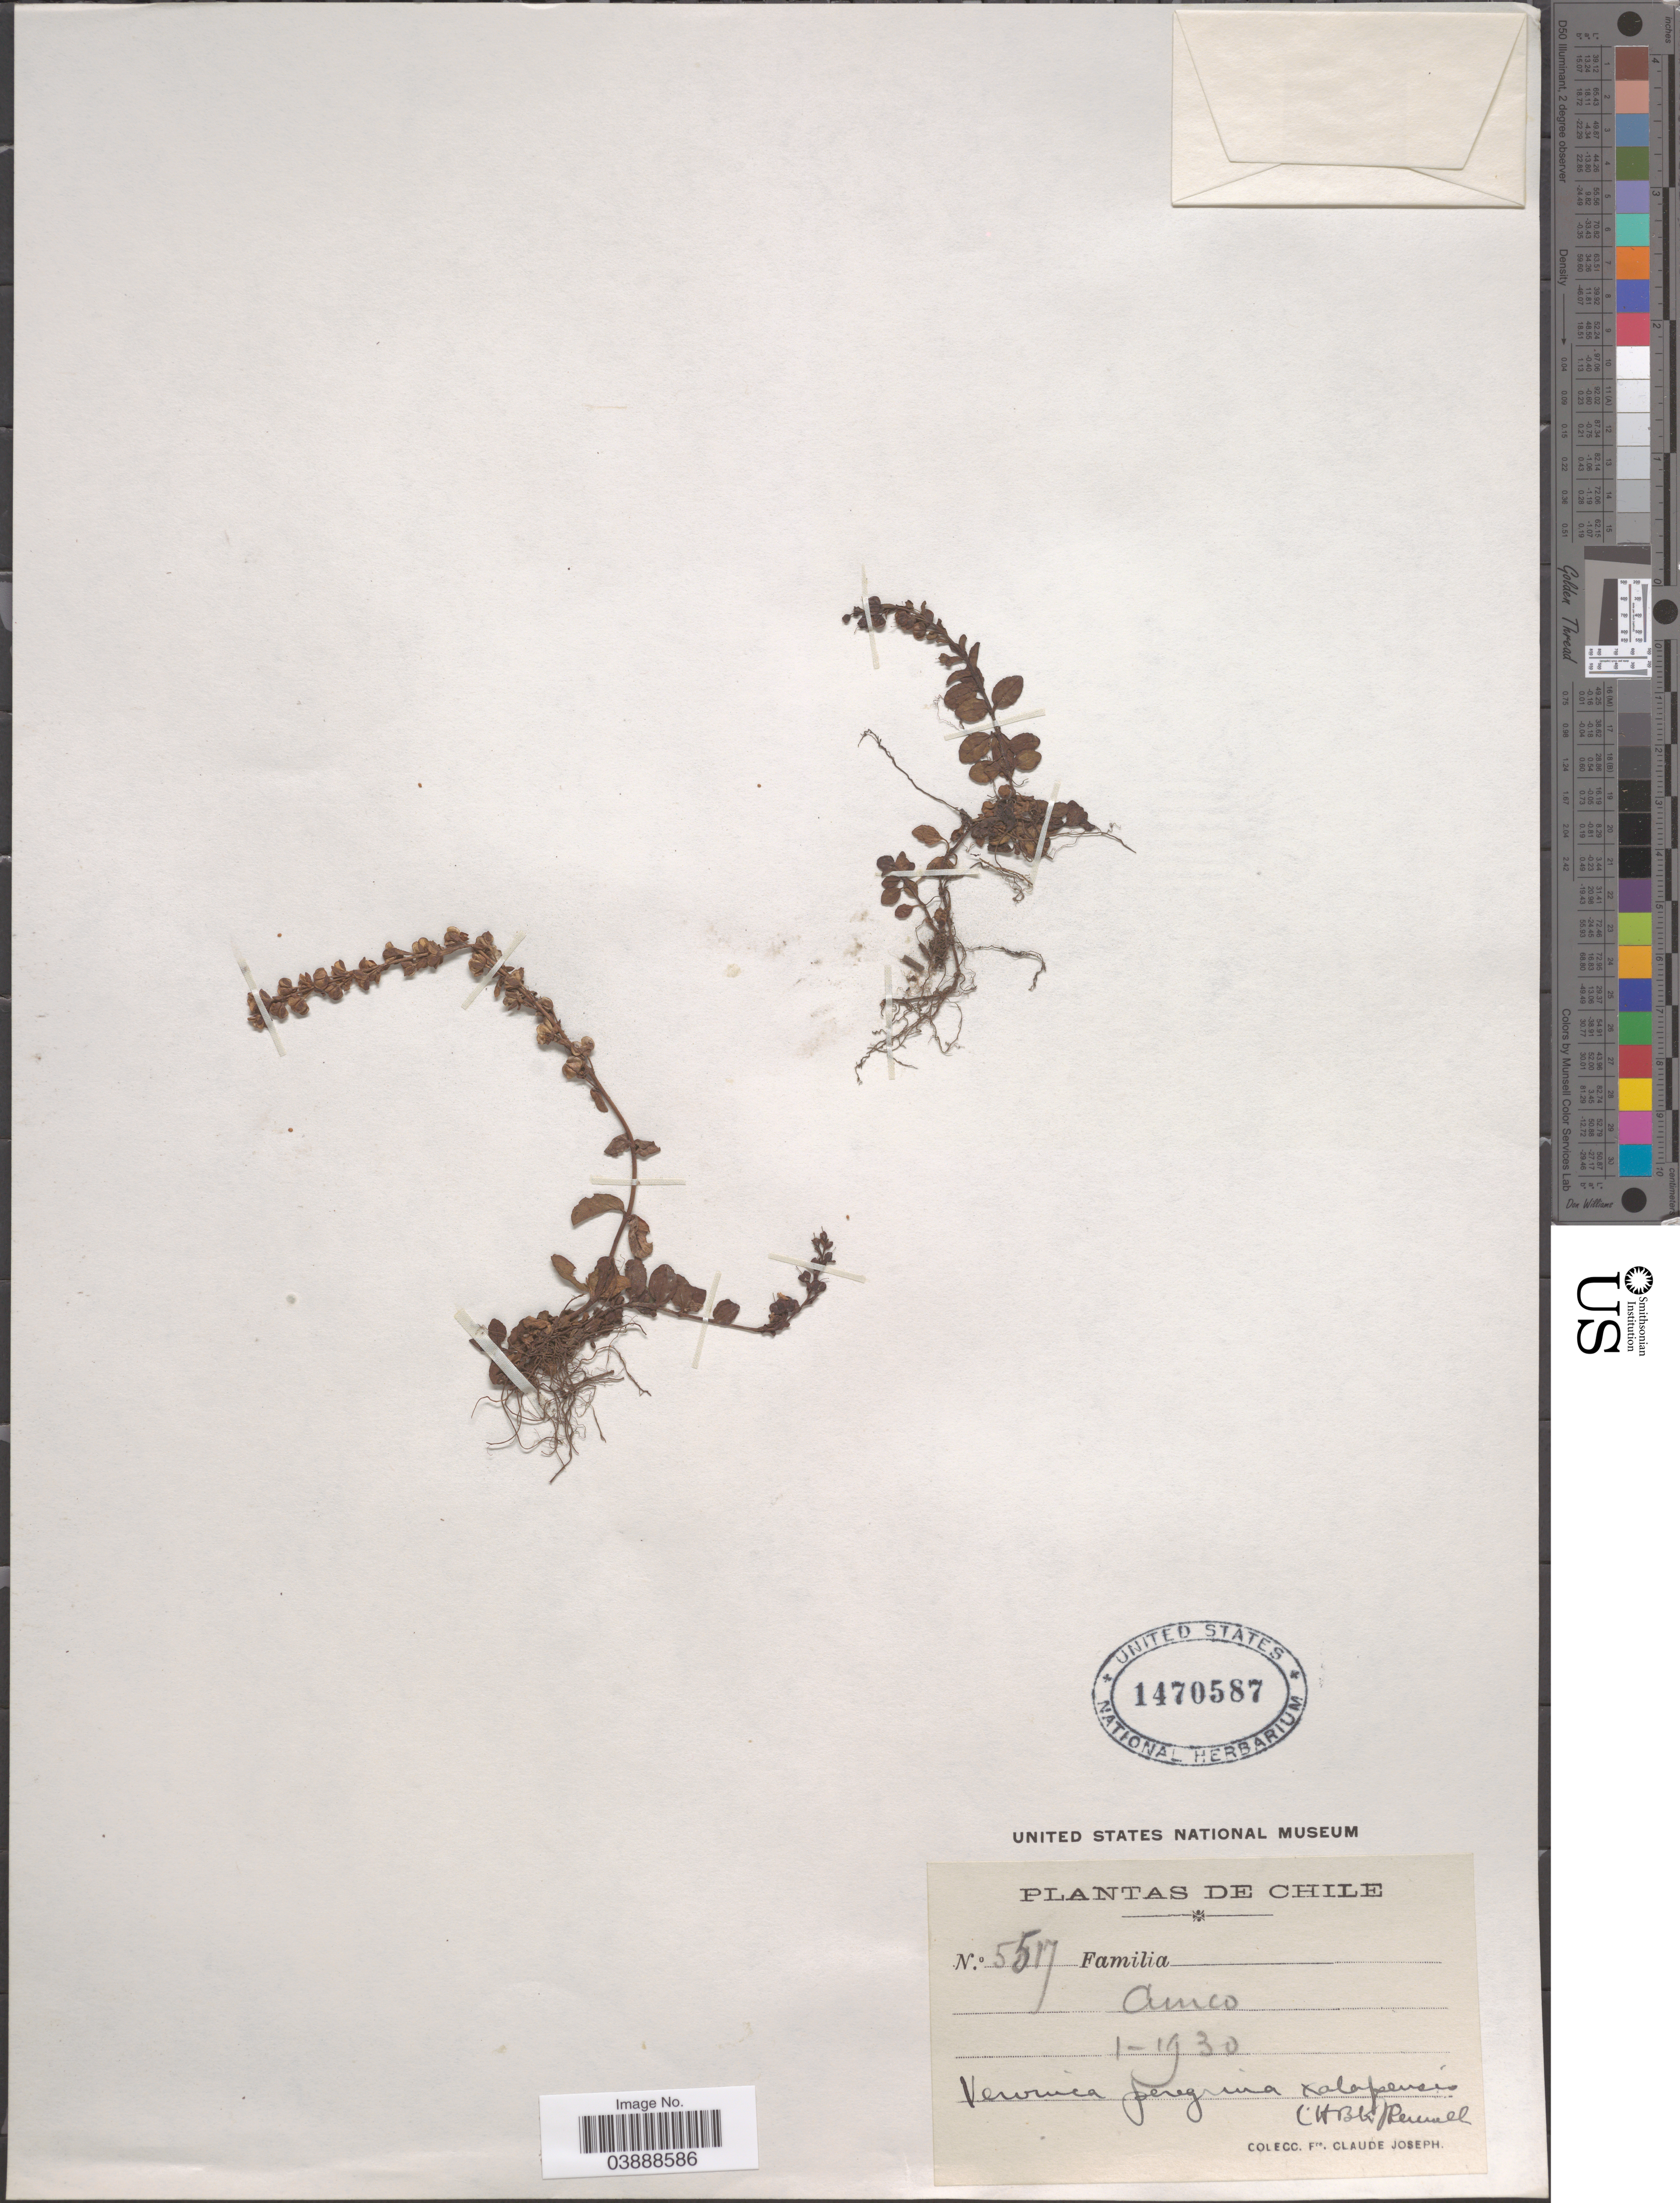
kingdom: Plantae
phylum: Tracheophyta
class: Magnoliopsida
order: Lamiales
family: Plantaginaceae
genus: Veronica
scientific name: Veronica peregrina var. xalapensis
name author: Kunth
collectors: Bro. Claude-Joseph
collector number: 5517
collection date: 1930-01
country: Chile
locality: Curico.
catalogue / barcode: US 1470587